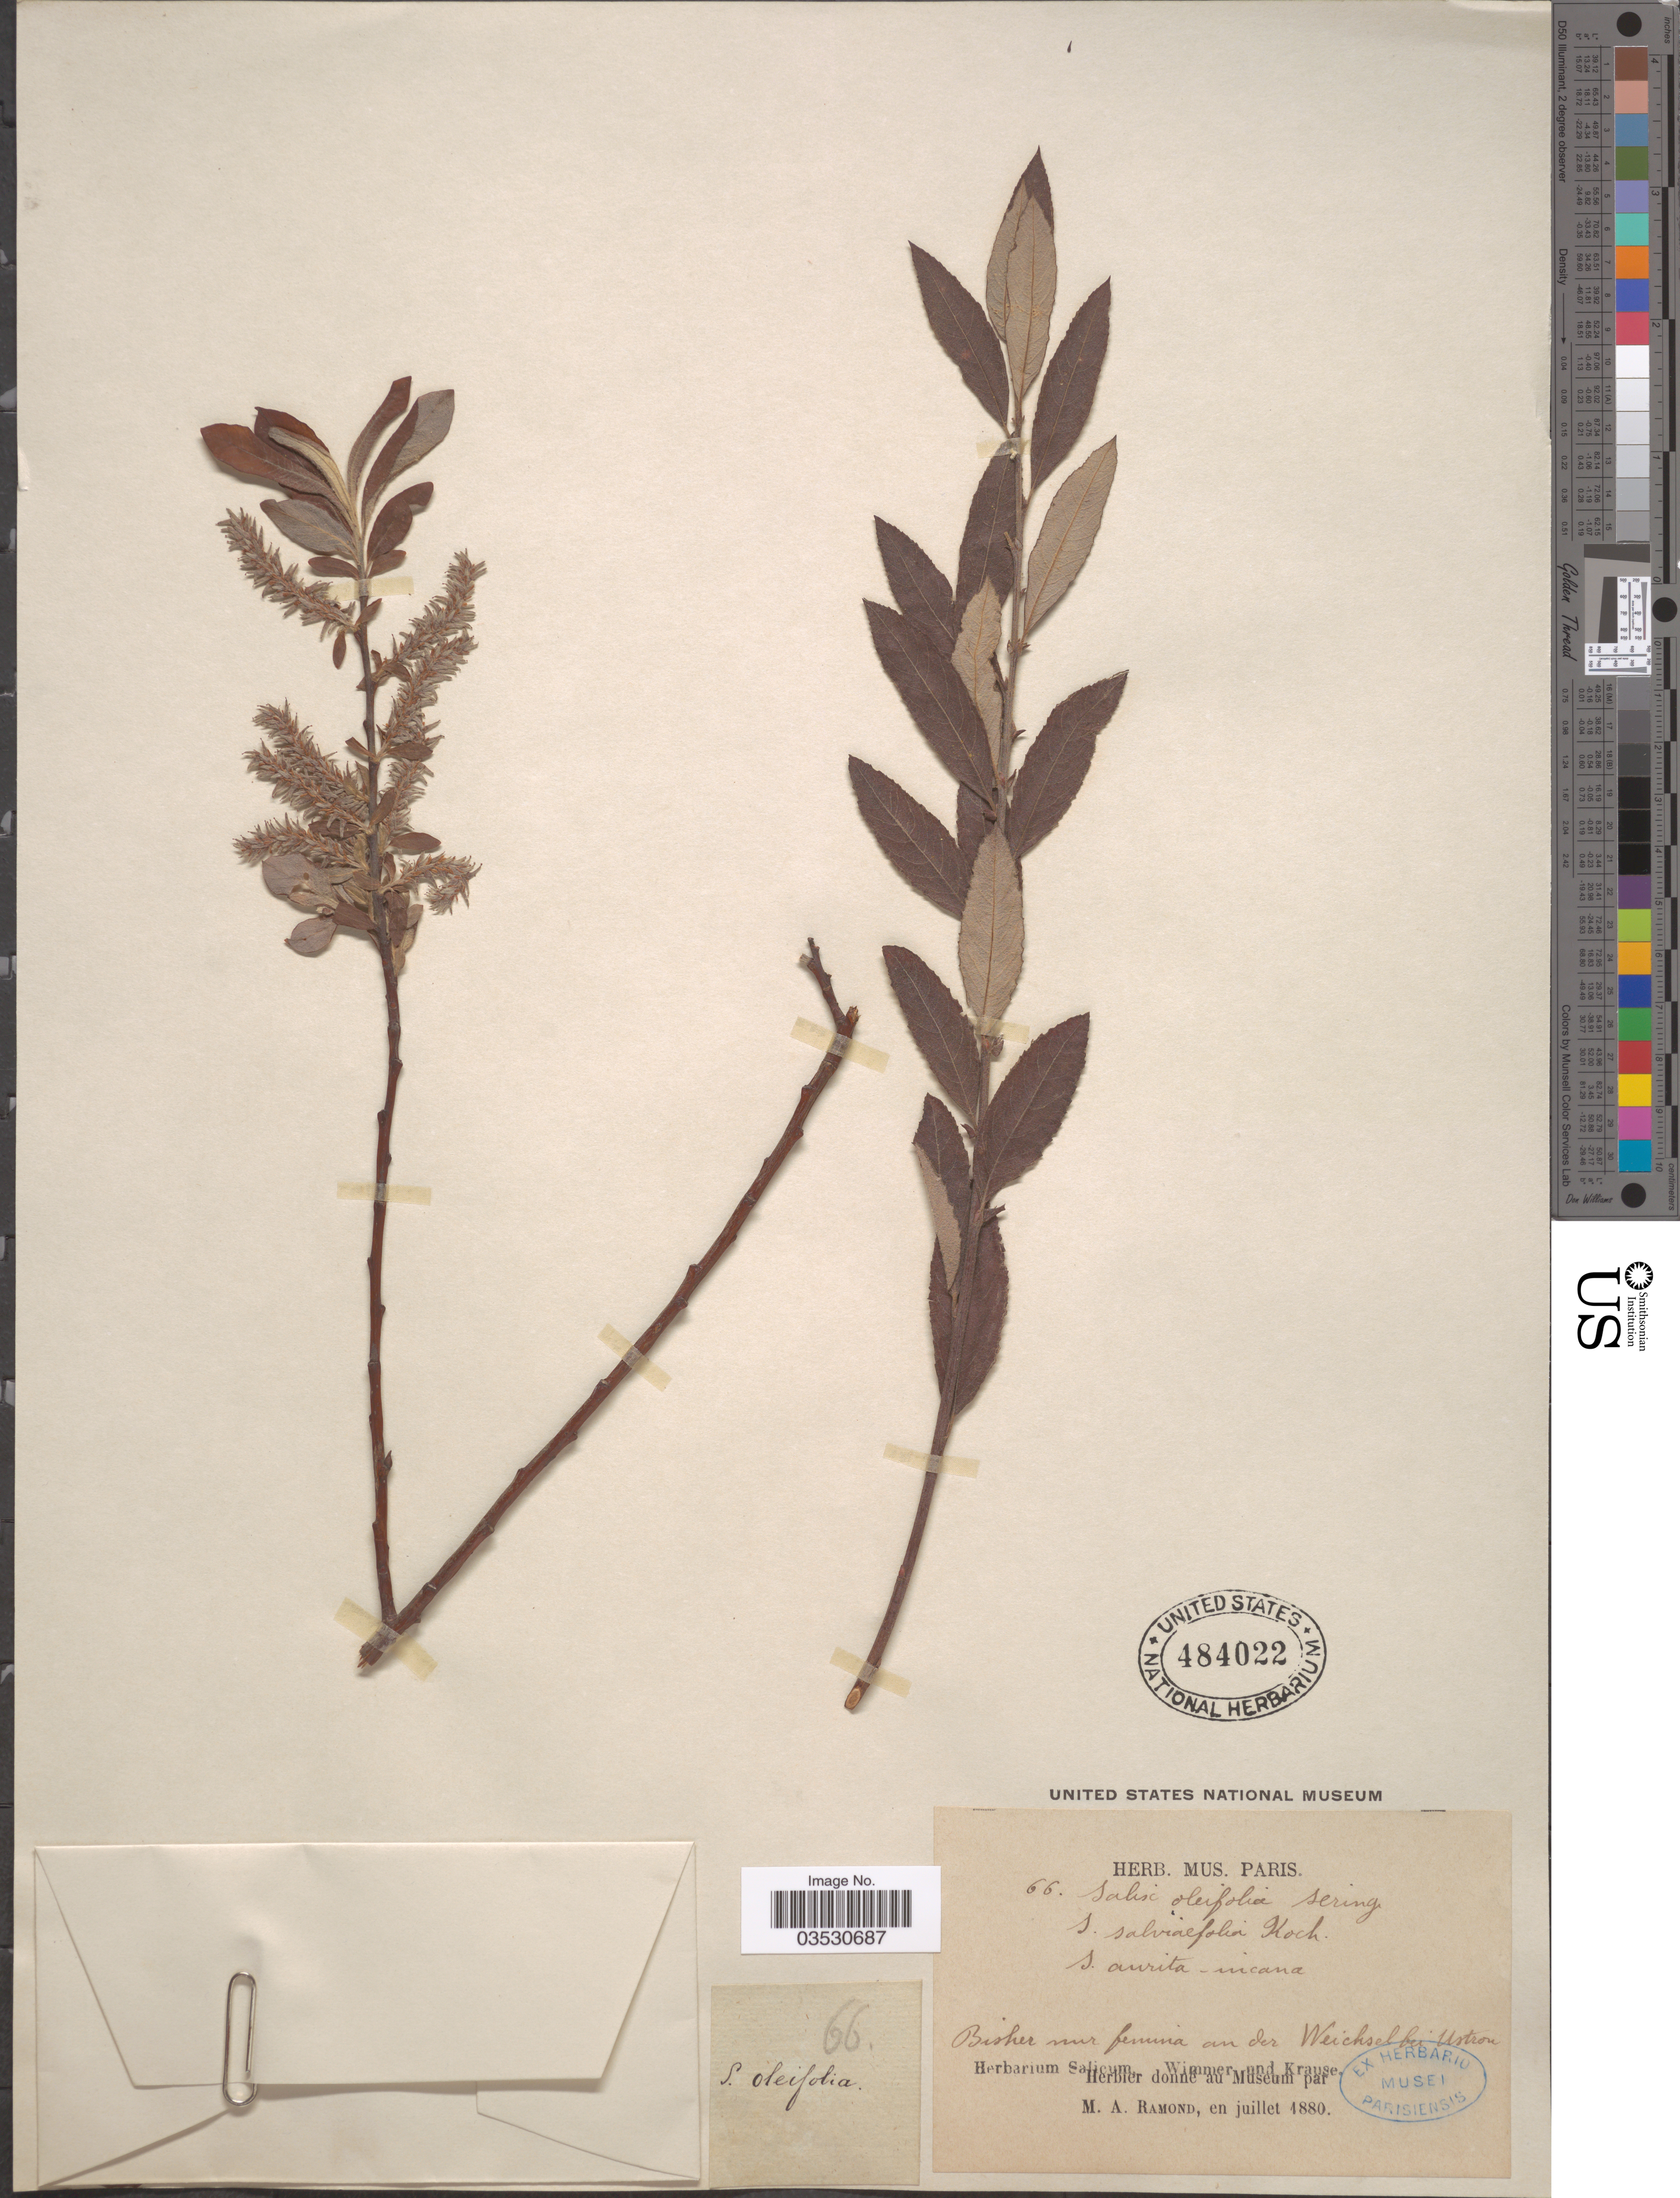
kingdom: Plantae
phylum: Tracheophyta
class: Magnoliopsida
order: Malpighiales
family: Salicaceae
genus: Salix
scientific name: Salix oleifolia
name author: Vill.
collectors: Wimmer & -- Krause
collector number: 66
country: Poland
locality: Bisher nur femina [interpreted] an der Weichsel bei Ustron.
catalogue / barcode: US 484022